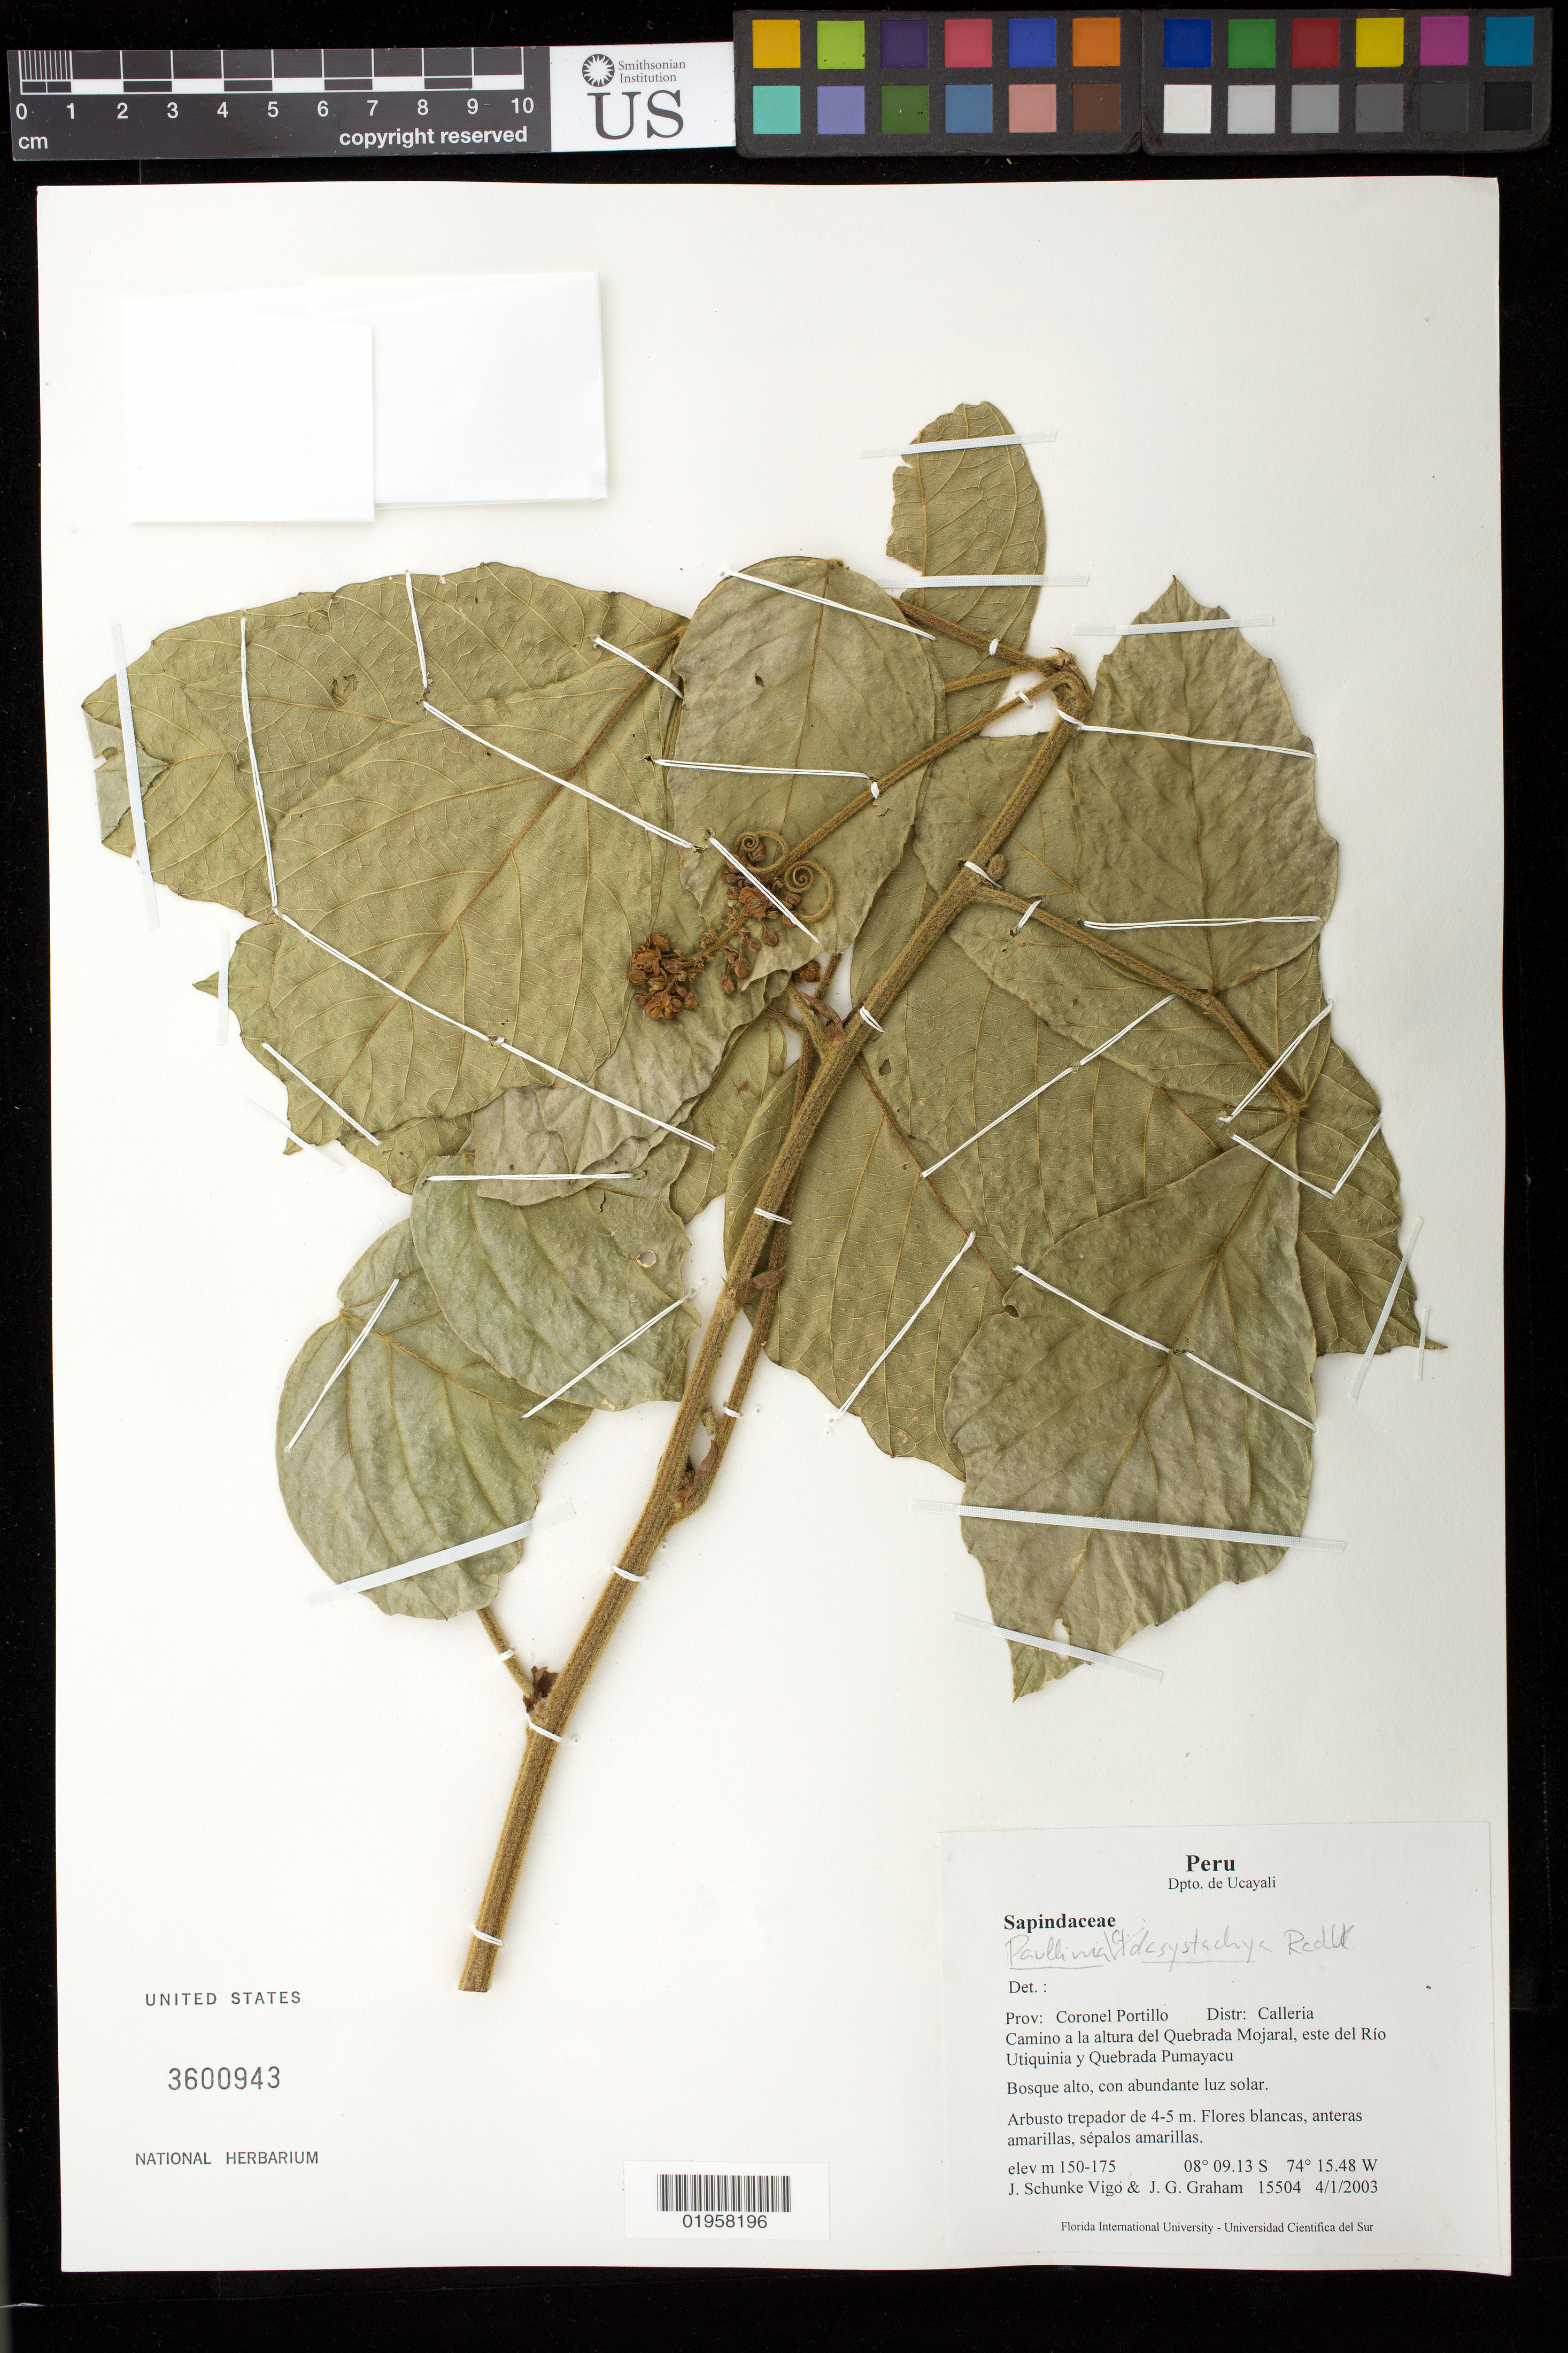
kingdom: Plantae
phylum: Tracheophyta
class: Magnoliopsida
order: Sapindales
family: Sapindaceae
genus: Paullinia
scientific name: Paullinia acutangula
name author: (Ruiz & Pav.) Pers.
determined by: Acevedo-Rodriguez, P., (US), Smithsonian Institution - National Museum of Natural History (UNITED STATES)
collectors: J. Schunke Vigo & J. Graham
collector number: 15504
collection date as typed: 4/1/2003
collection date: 2003-01-04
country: Peru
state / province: Ucayali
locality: Prov. Coronel Portillo. Distr. Calleria. Camino a la altura del Quebrada Mojaral, este del Rio Utiquinia y Quebrada Pumayacu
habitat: Bosque alto, con abundante luz solar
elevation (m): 150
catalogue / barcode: US 3600943